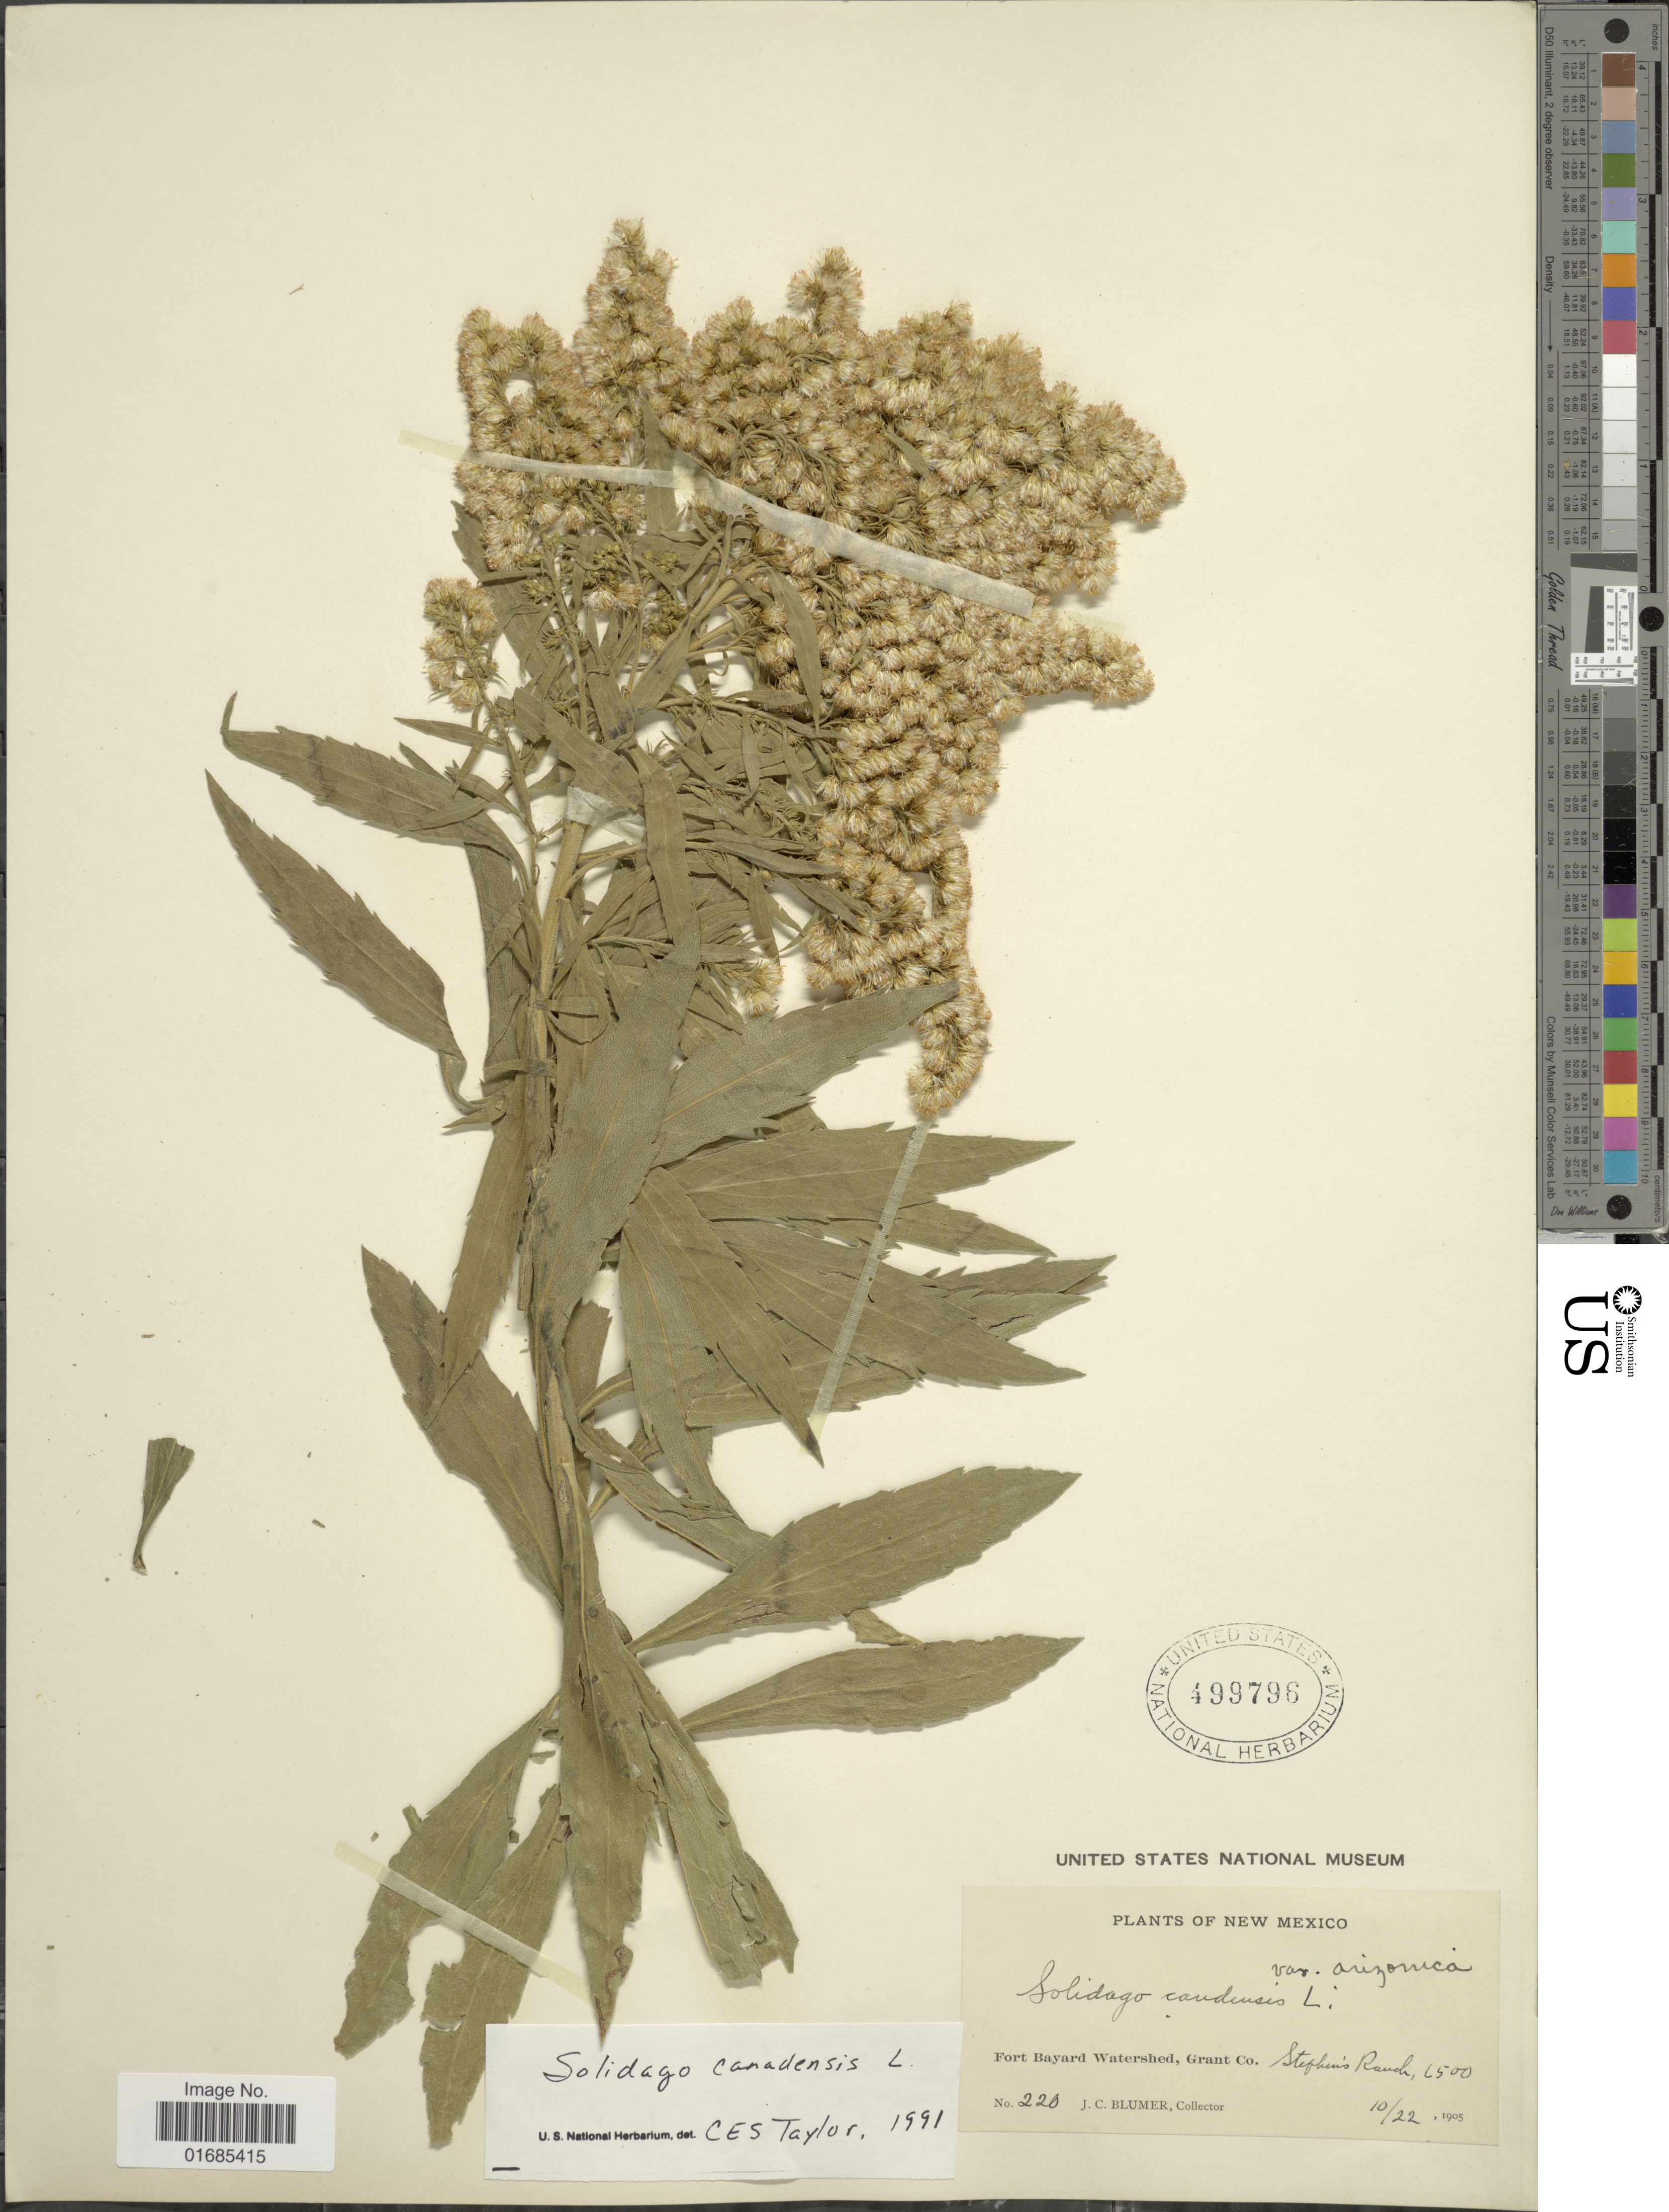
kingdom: Plantae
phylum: Tracheophyta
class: Magnoliopsida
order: Asterales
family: Asteraceae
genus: Solidago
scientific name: Solidago canadensis var. salebrosa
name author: (Piper) M.E. Jones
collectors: J. C. Blumer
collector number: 220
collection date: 1905-10-22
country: United States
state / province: New Mexico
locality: Fort Bayard Watershed, Grant Co. Stephins Ranch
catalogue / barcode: US 499796